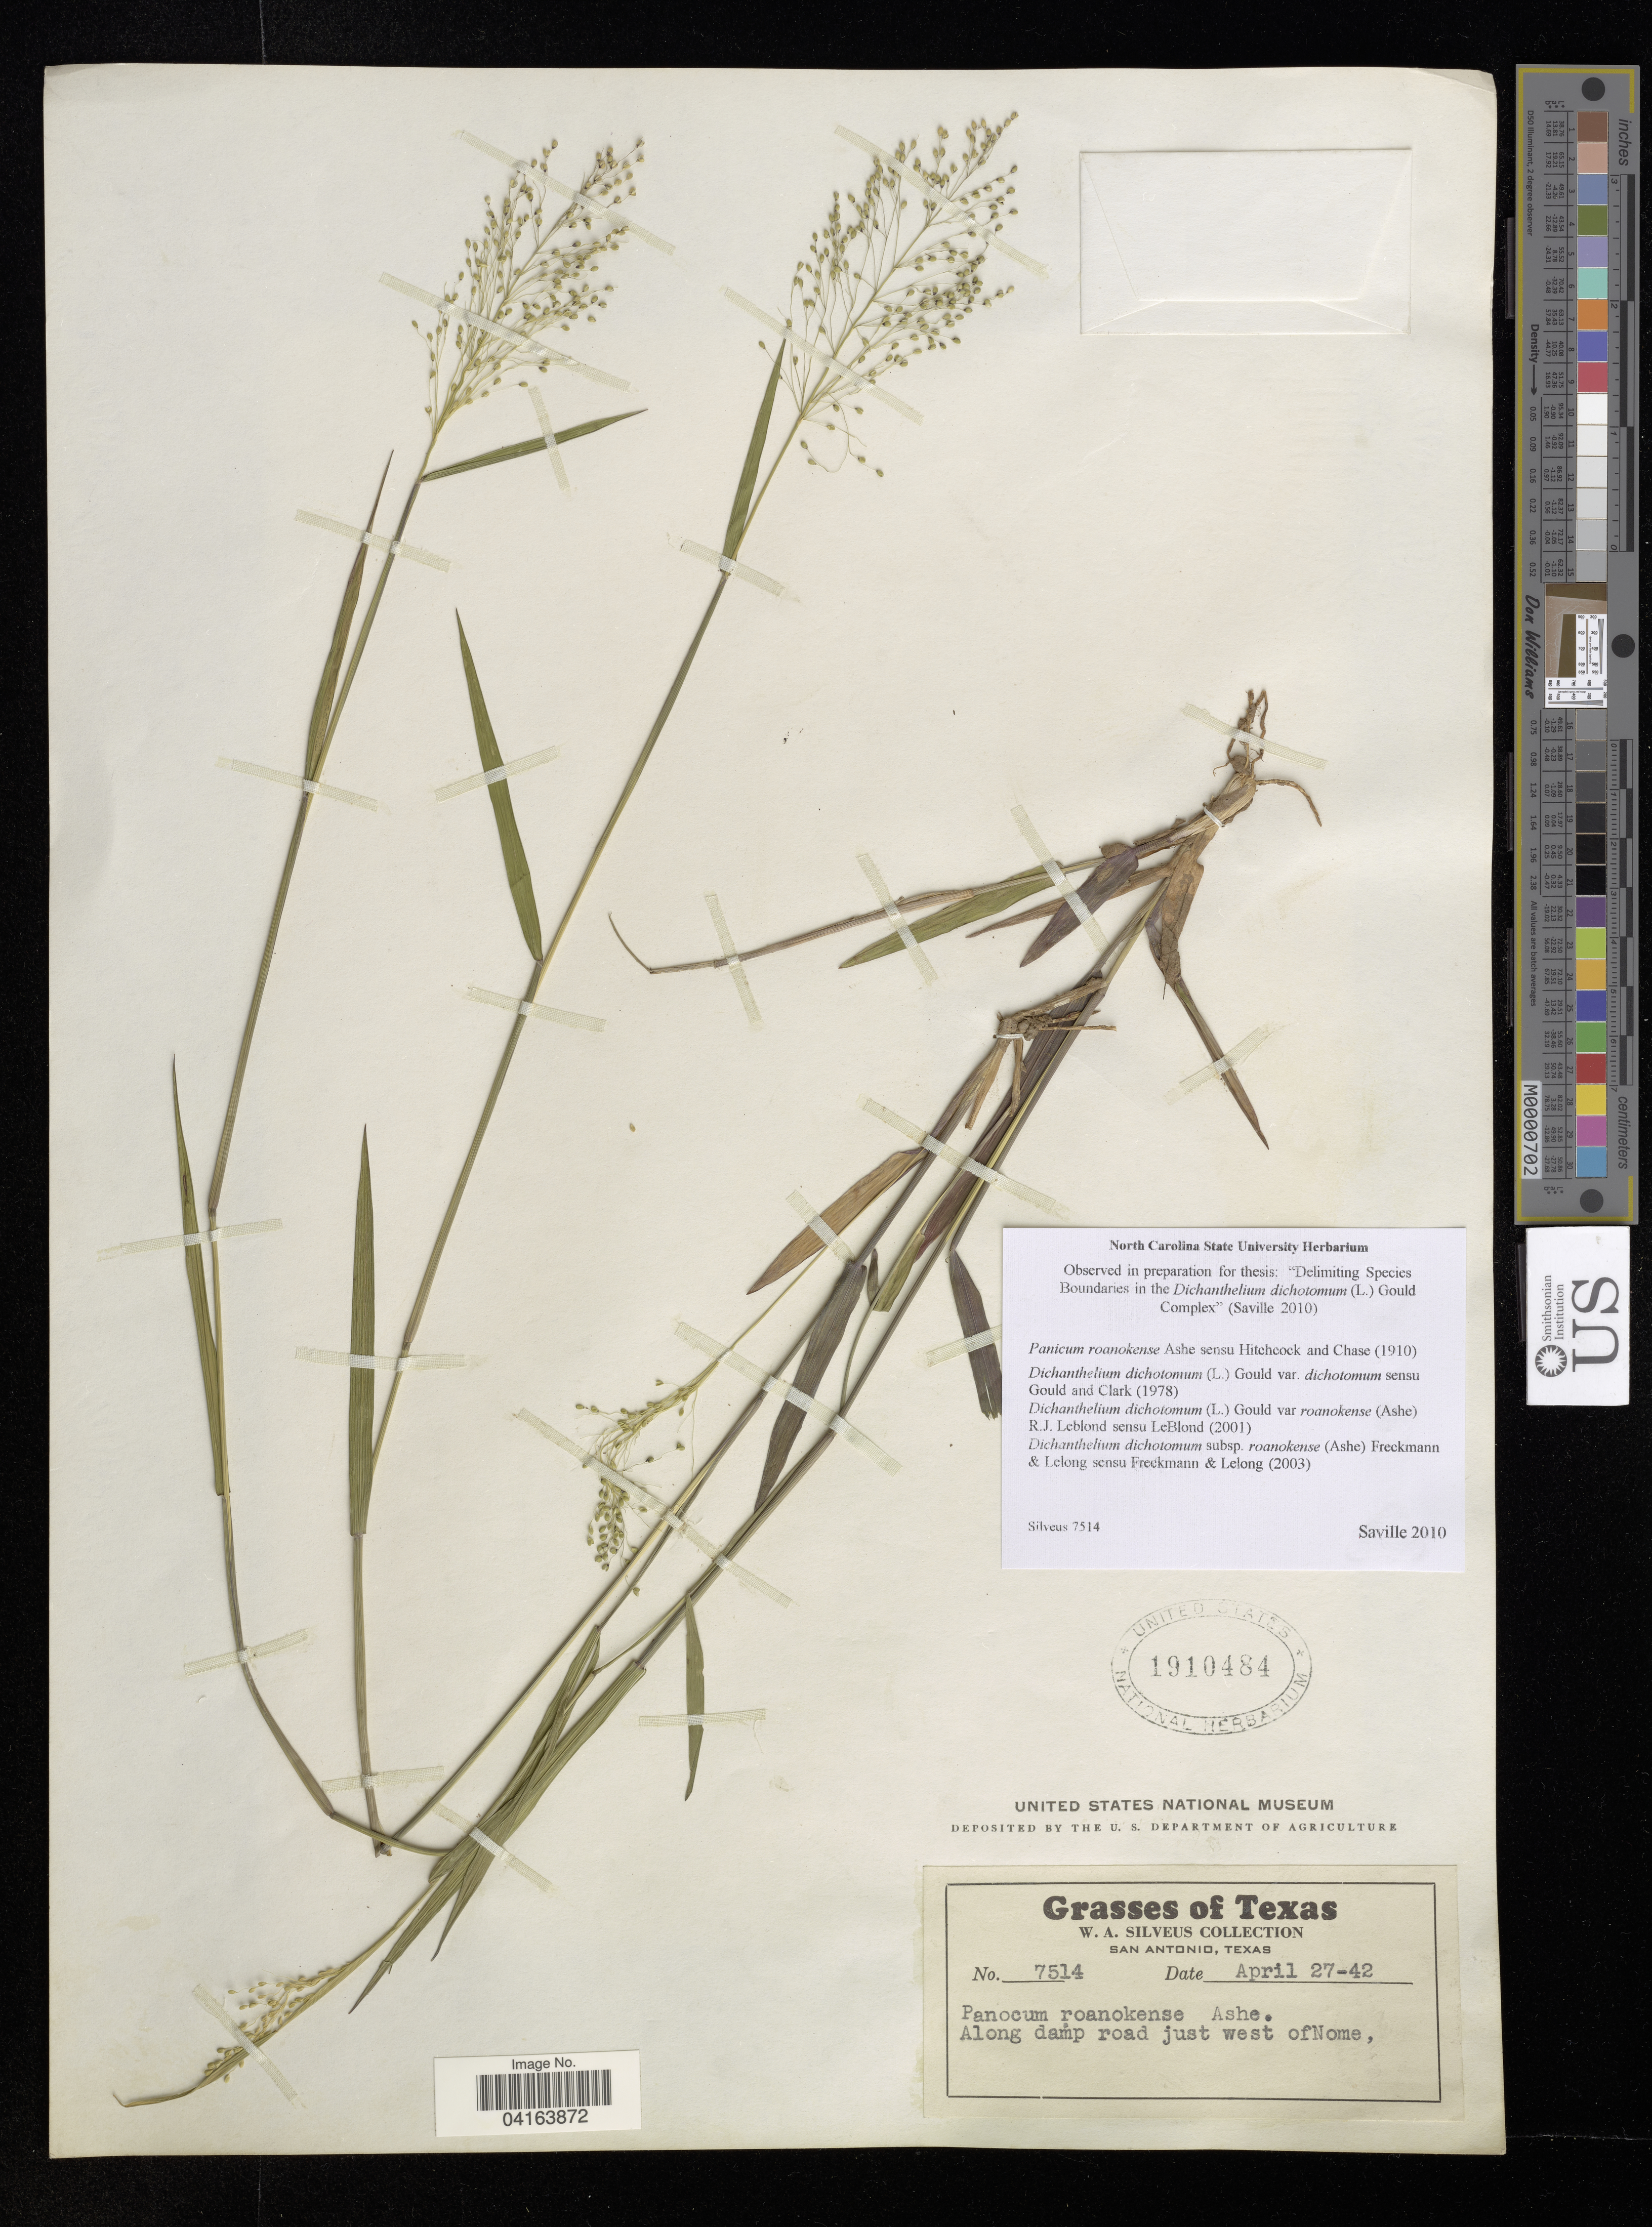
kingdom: Plantae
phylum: Tracheophyta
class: Liliopsida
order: Poales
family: Poaceae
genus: Dichanthelium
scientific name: Dichanthelium dichotomum subsp. roanokense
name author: (Ashe) LeBlond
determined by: Saville, A. C., (NCSC), North Carolina State University (UNITED STATES)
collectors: W. Silveus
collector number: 7514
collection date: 1942-04-27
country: United States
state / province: Texas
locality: Along damp road just west of Nome.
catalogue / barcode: US 1910484